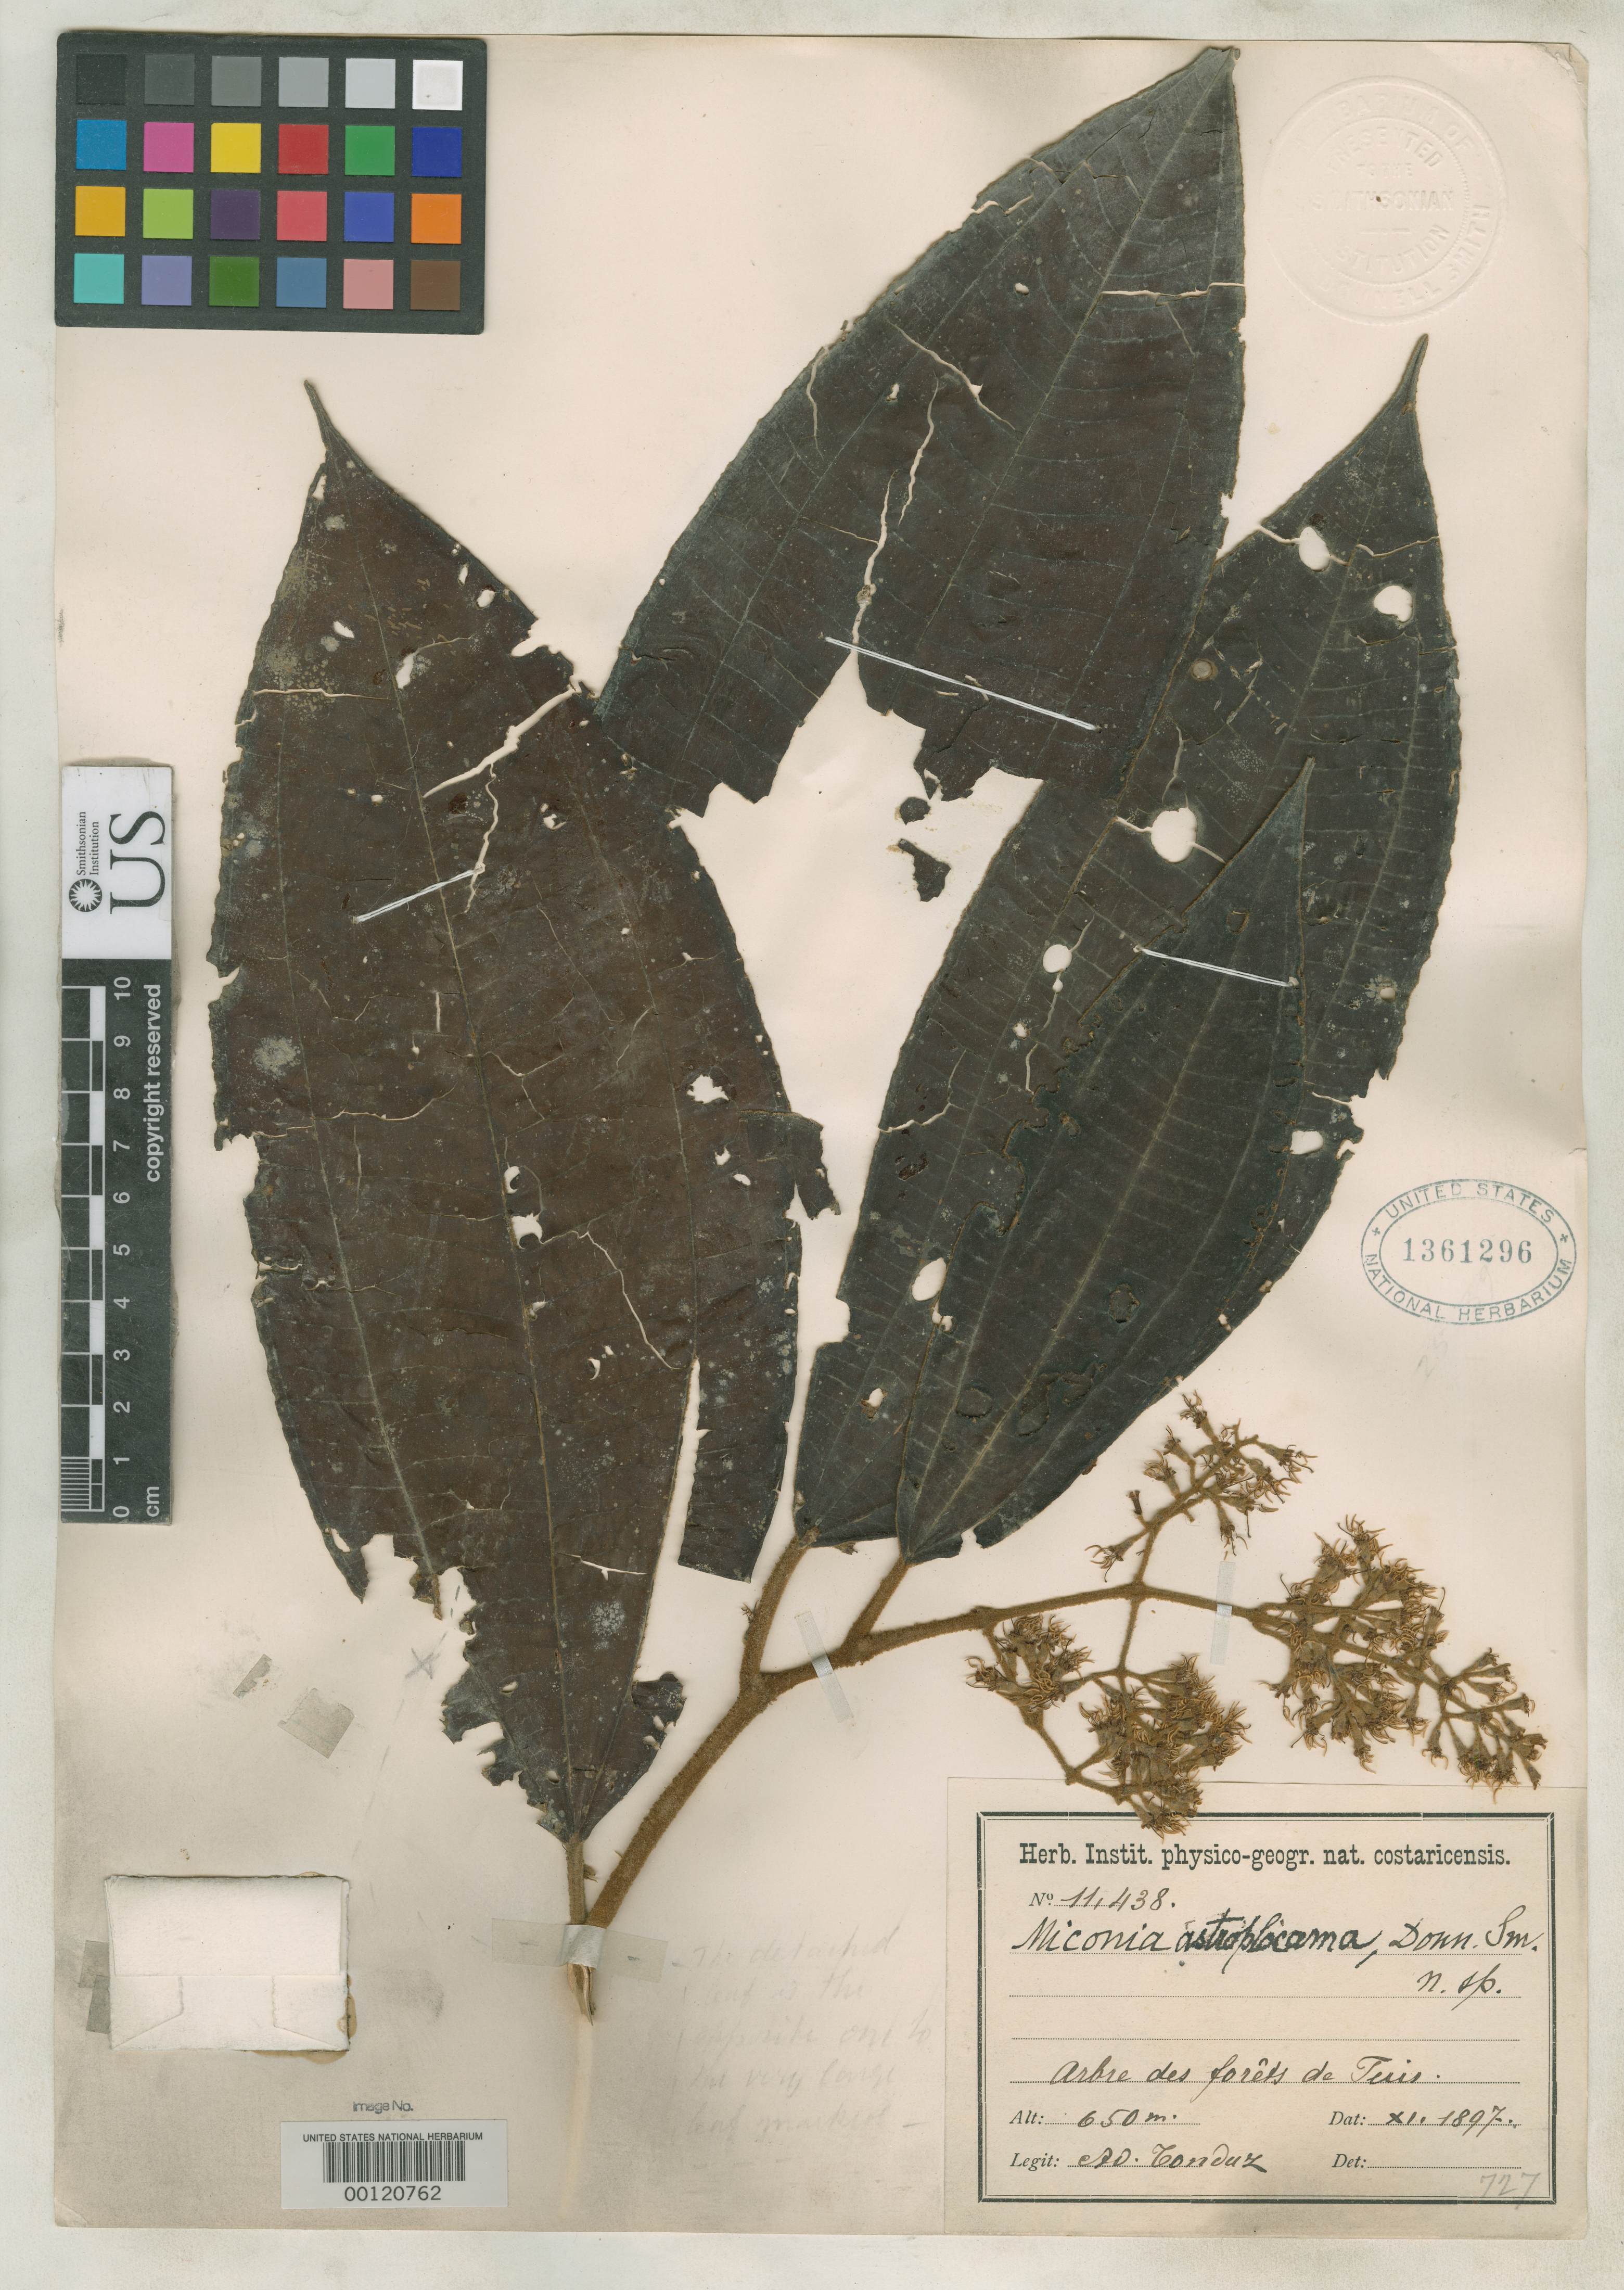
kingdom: Plantae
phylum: Tracheophyta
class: Magnoliopsida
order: Myrtales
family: Melastomataceae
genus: Miconia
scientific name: Miconia astroplocama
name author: Donn. Sm.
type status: Syntype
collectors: A. Tonduz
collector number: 11438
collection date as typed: Nov 1897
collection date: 1897-11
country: Costa Rica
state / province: Cartago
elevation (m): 650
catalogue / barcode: US 1361296